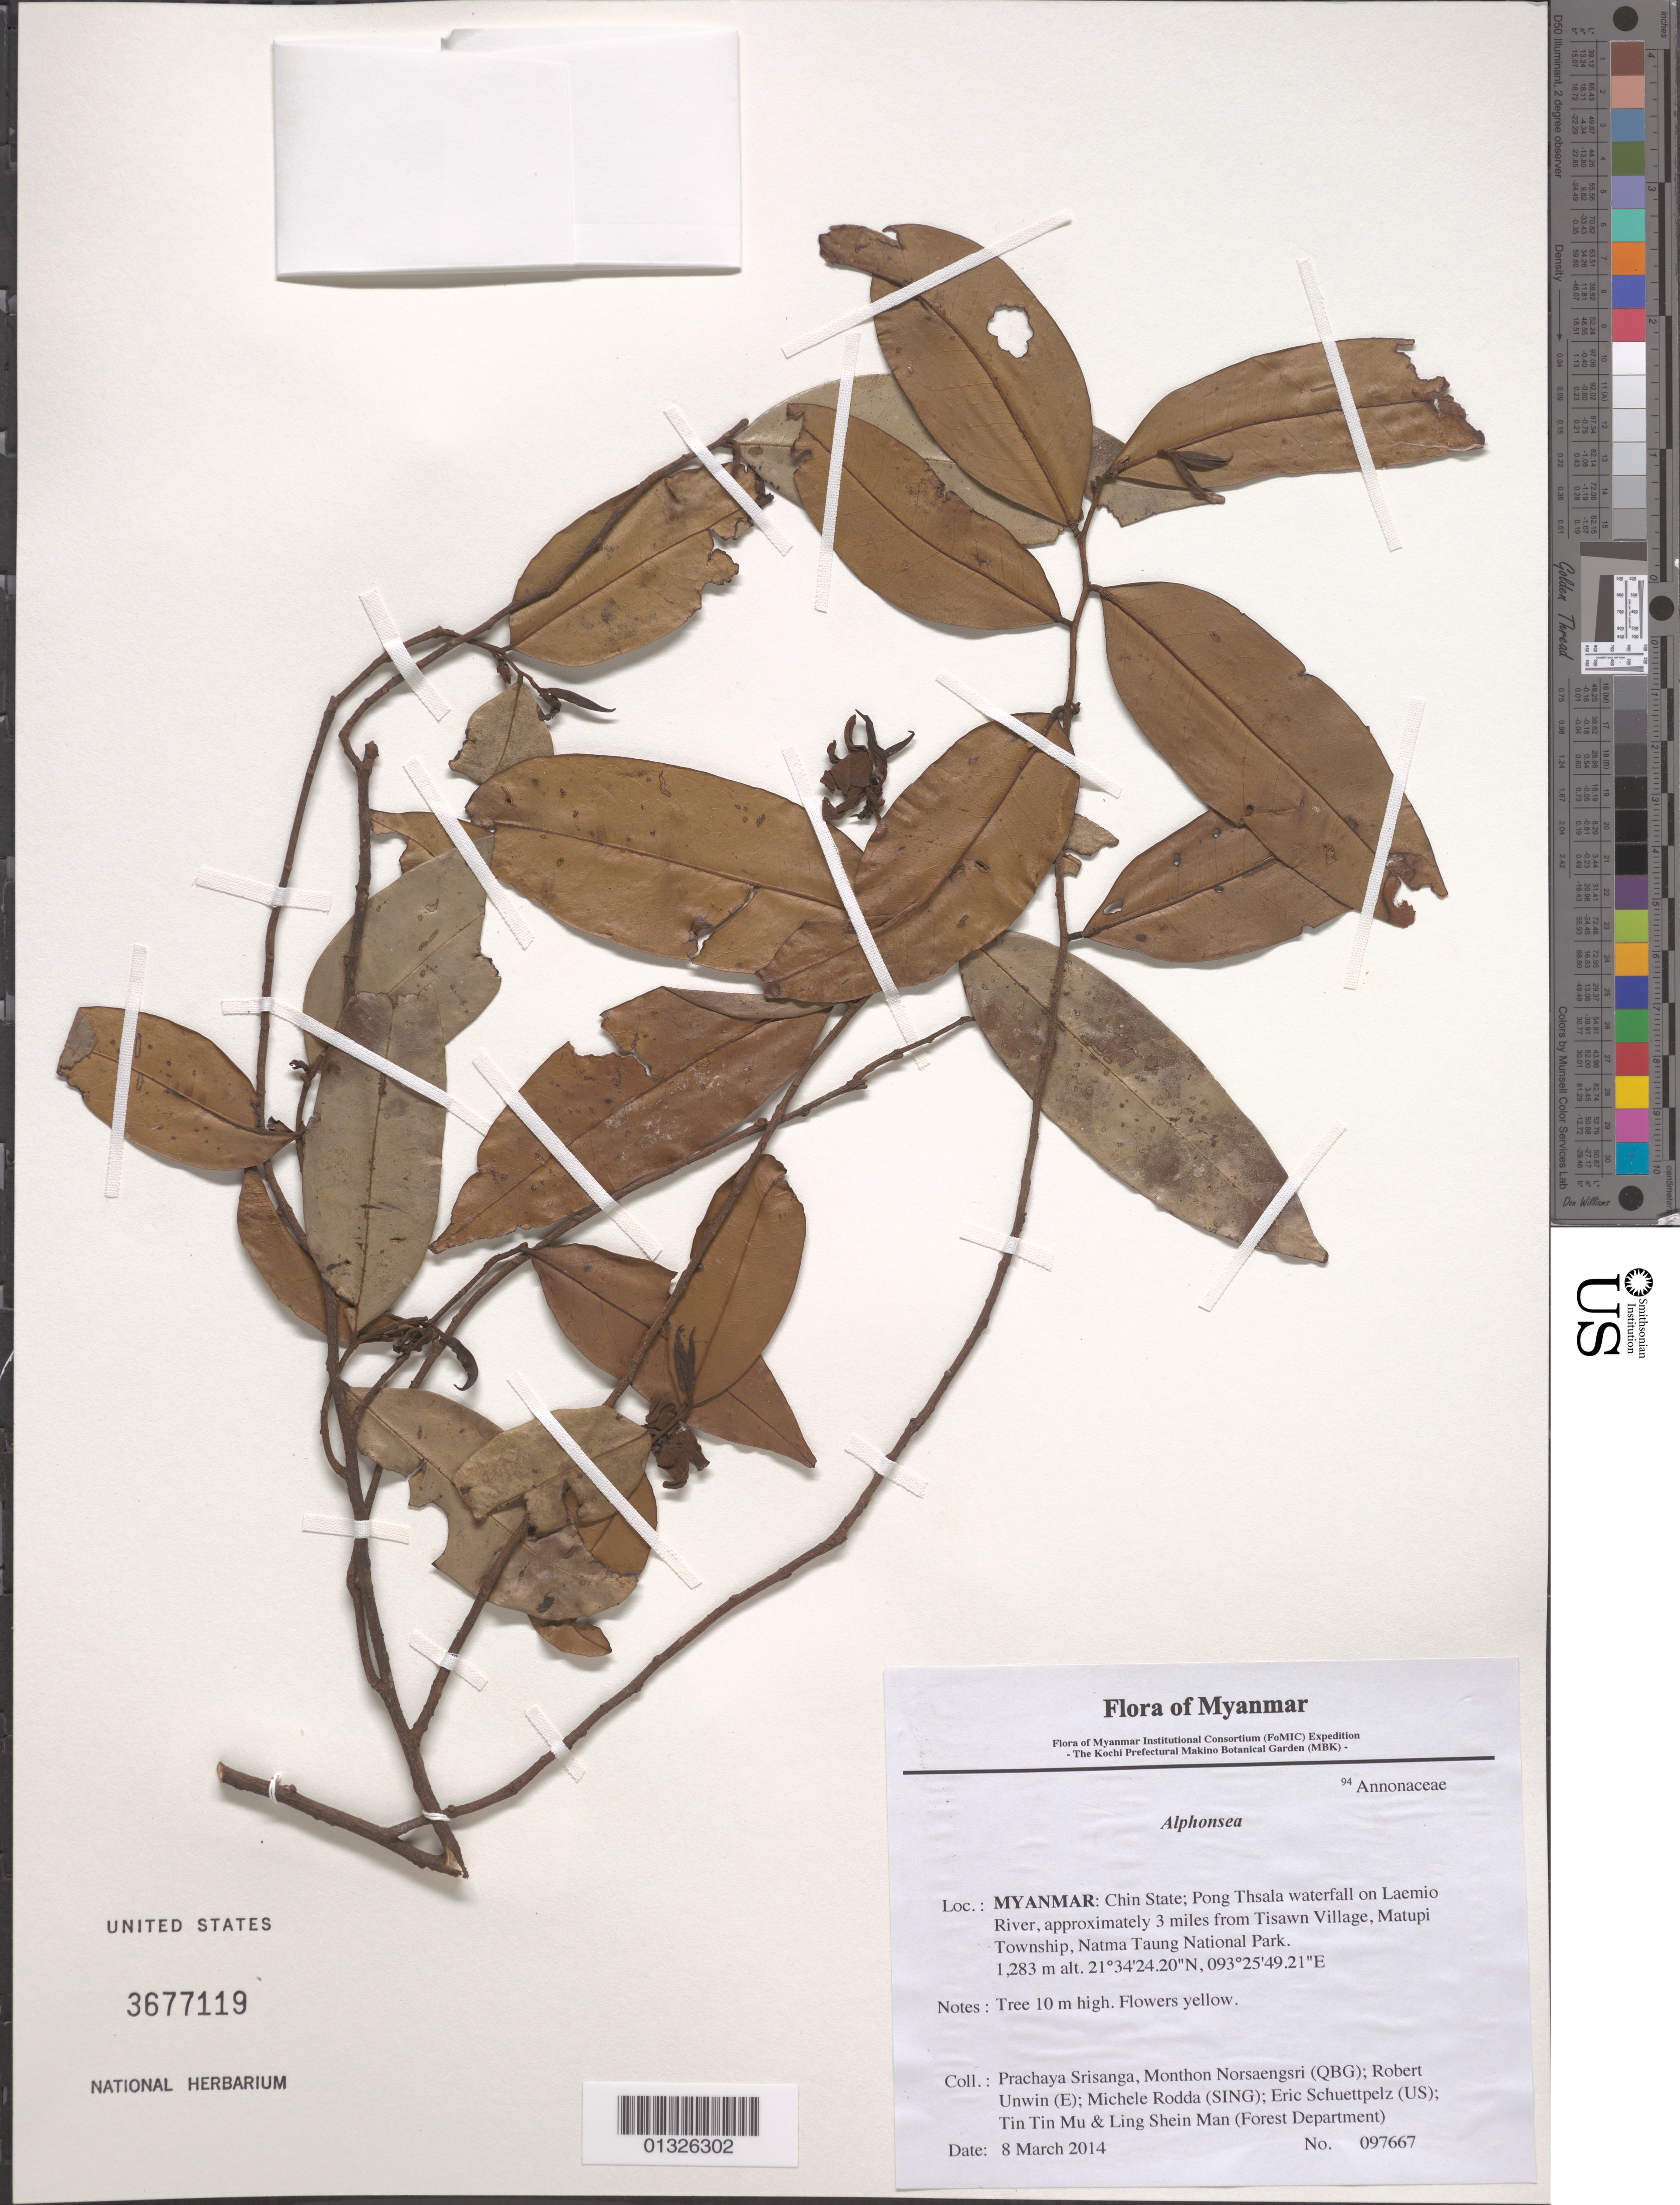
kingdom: Plantae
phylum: Tracheophyta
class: Magnoliopsida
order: Magnoliales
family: Annonaceae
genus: Alphonsea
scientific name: Alphonsea sp.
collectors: P. Srisanga, M. Norsaengsri, R. Unwin, M. Rodda, E. Schuettpelz, Tin Tin Mu & Ling Shein Man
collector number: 97667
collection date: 2014-03-08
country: Myanmar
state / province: Chin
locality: Pong Thsala waterfall on Laemio River, approximately 3 miles from Tisawn Village, Matupi Township, Natma Taung National Park.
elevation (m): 1283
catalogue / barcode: US 3677119